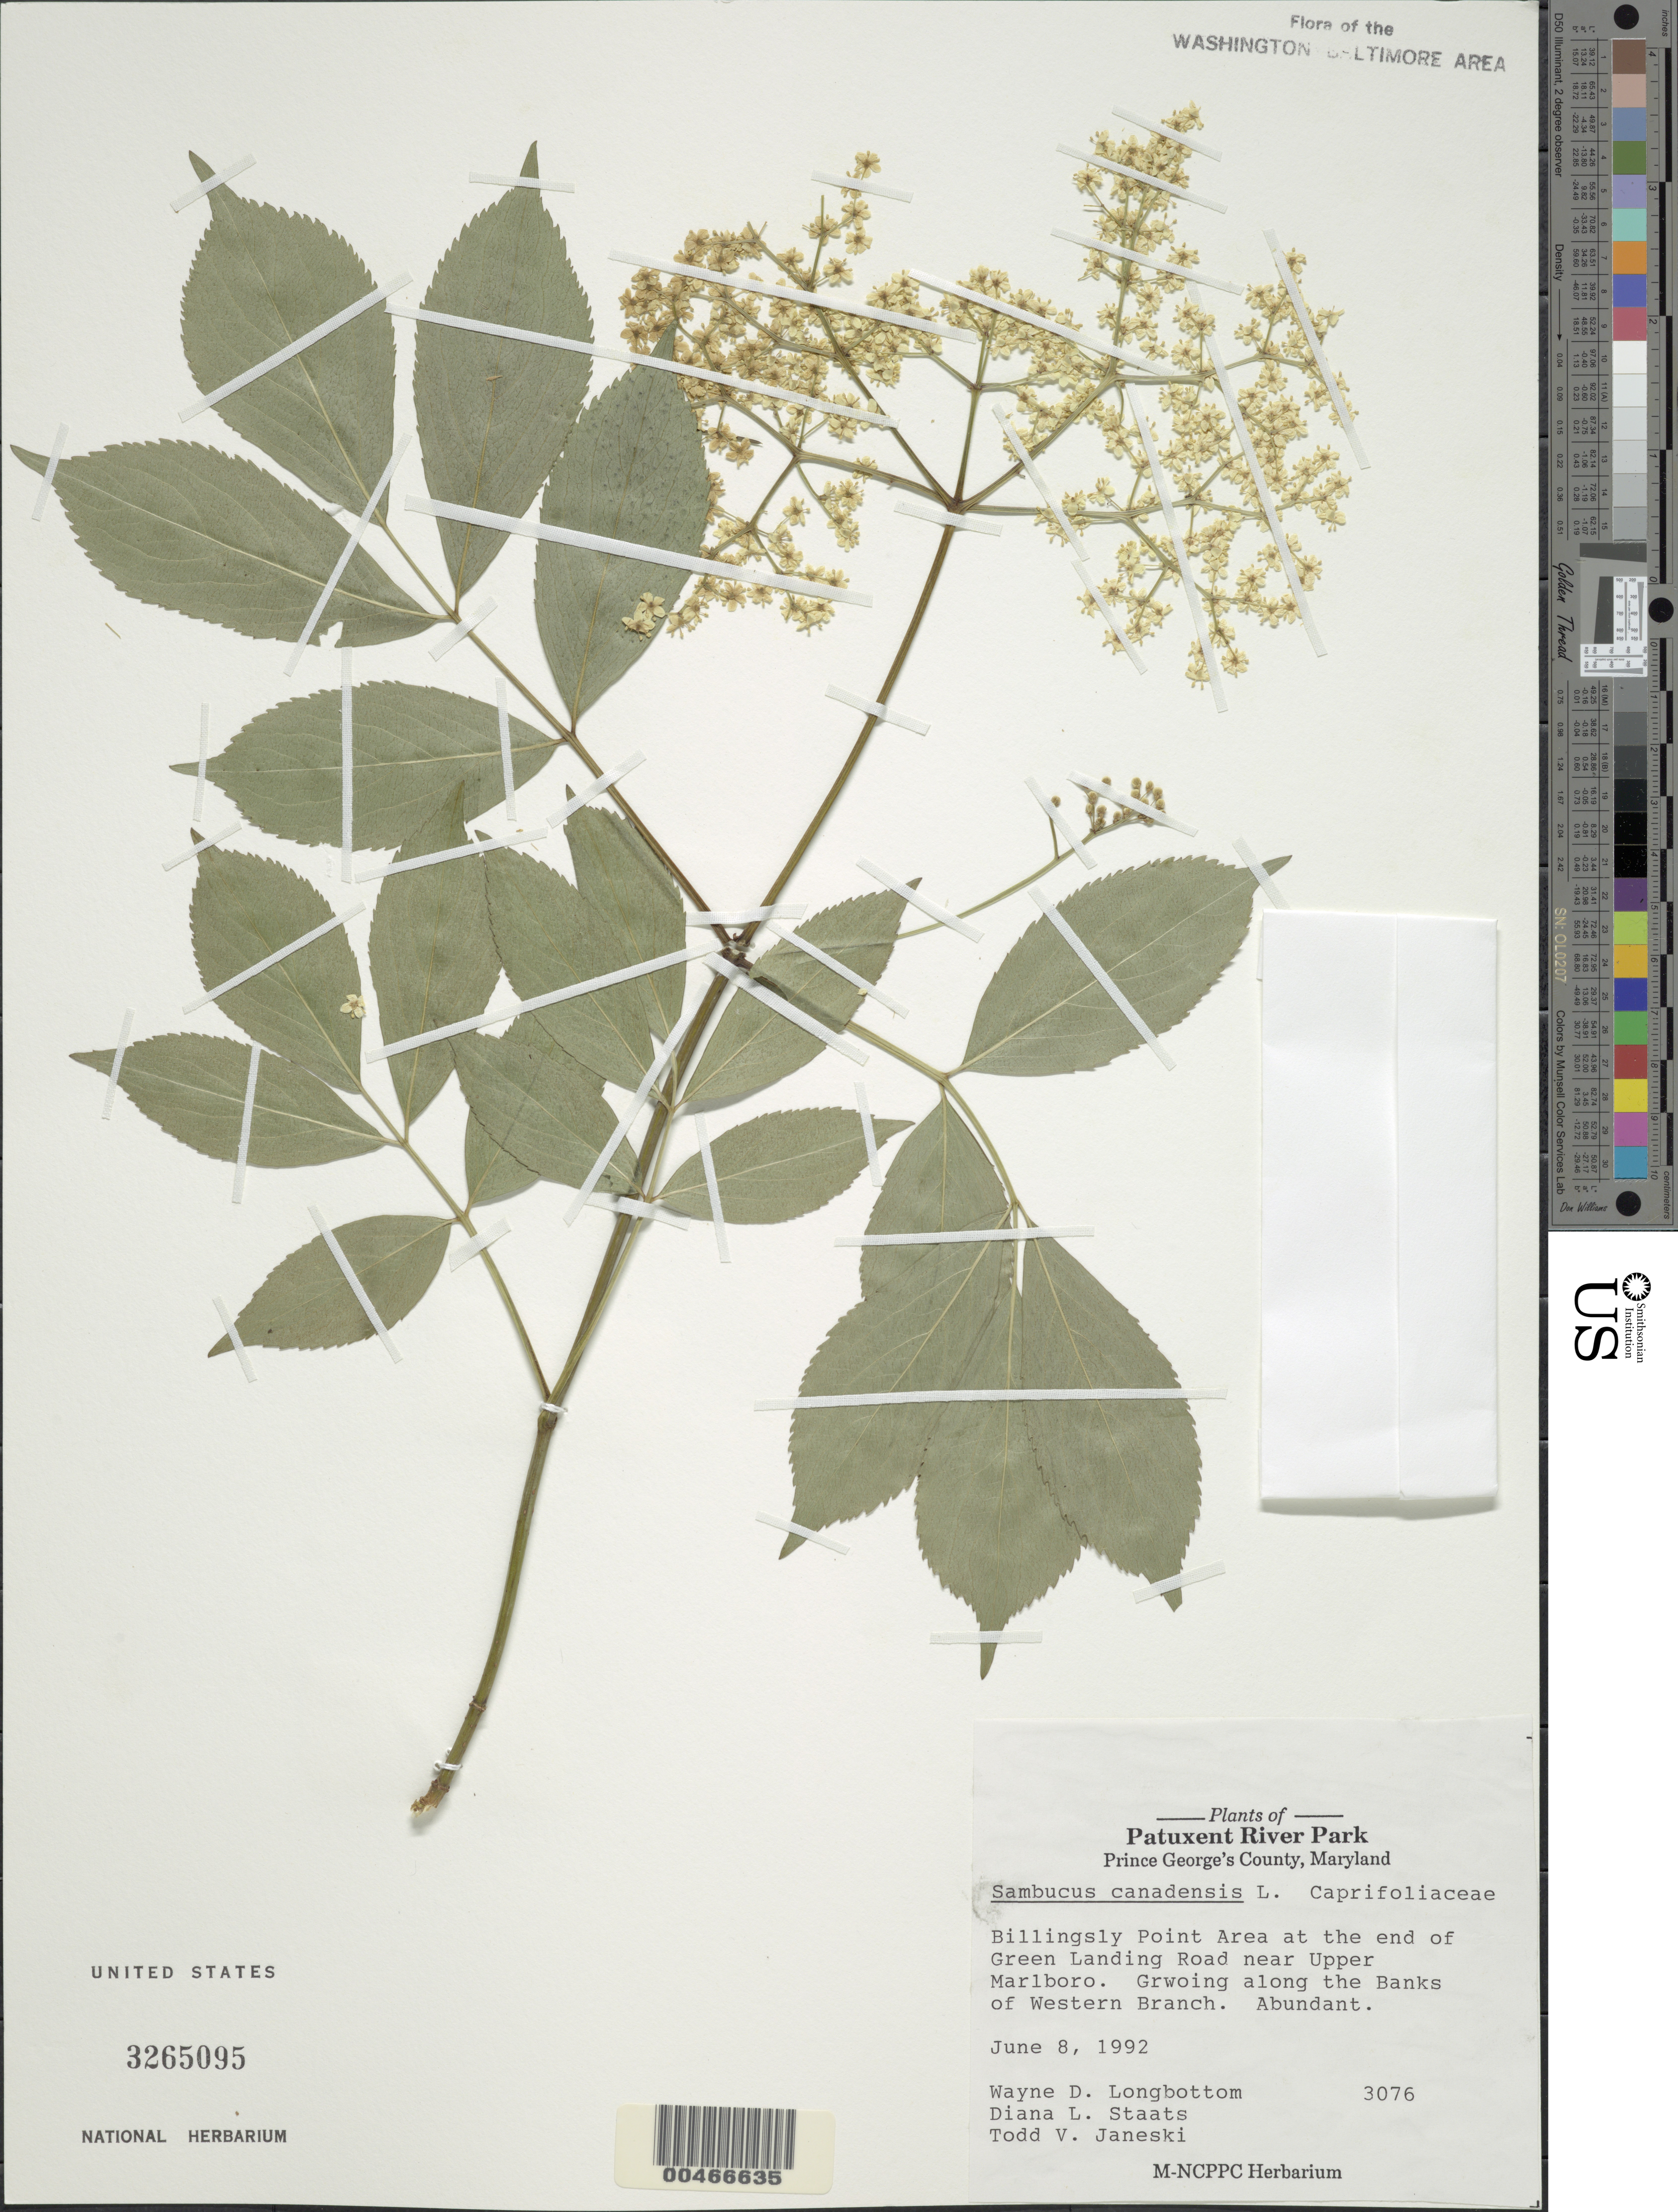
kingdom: Plantae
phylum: Tracheophyta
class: Magnoliopsida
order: Dipsacales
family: Viburnaceae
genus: Sambucus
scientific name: Sambucus canadensis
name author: L.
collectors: W. D. Longbottom, D. Staats & T. Janeski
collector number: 3076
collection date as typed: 08 Jun 1992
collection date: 1992-06-08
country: United States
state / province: Maryland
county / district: Prince George's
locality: Billingsly Point Area, end of Green Landing Road, Upper Marlboro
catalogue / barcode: US 3265095